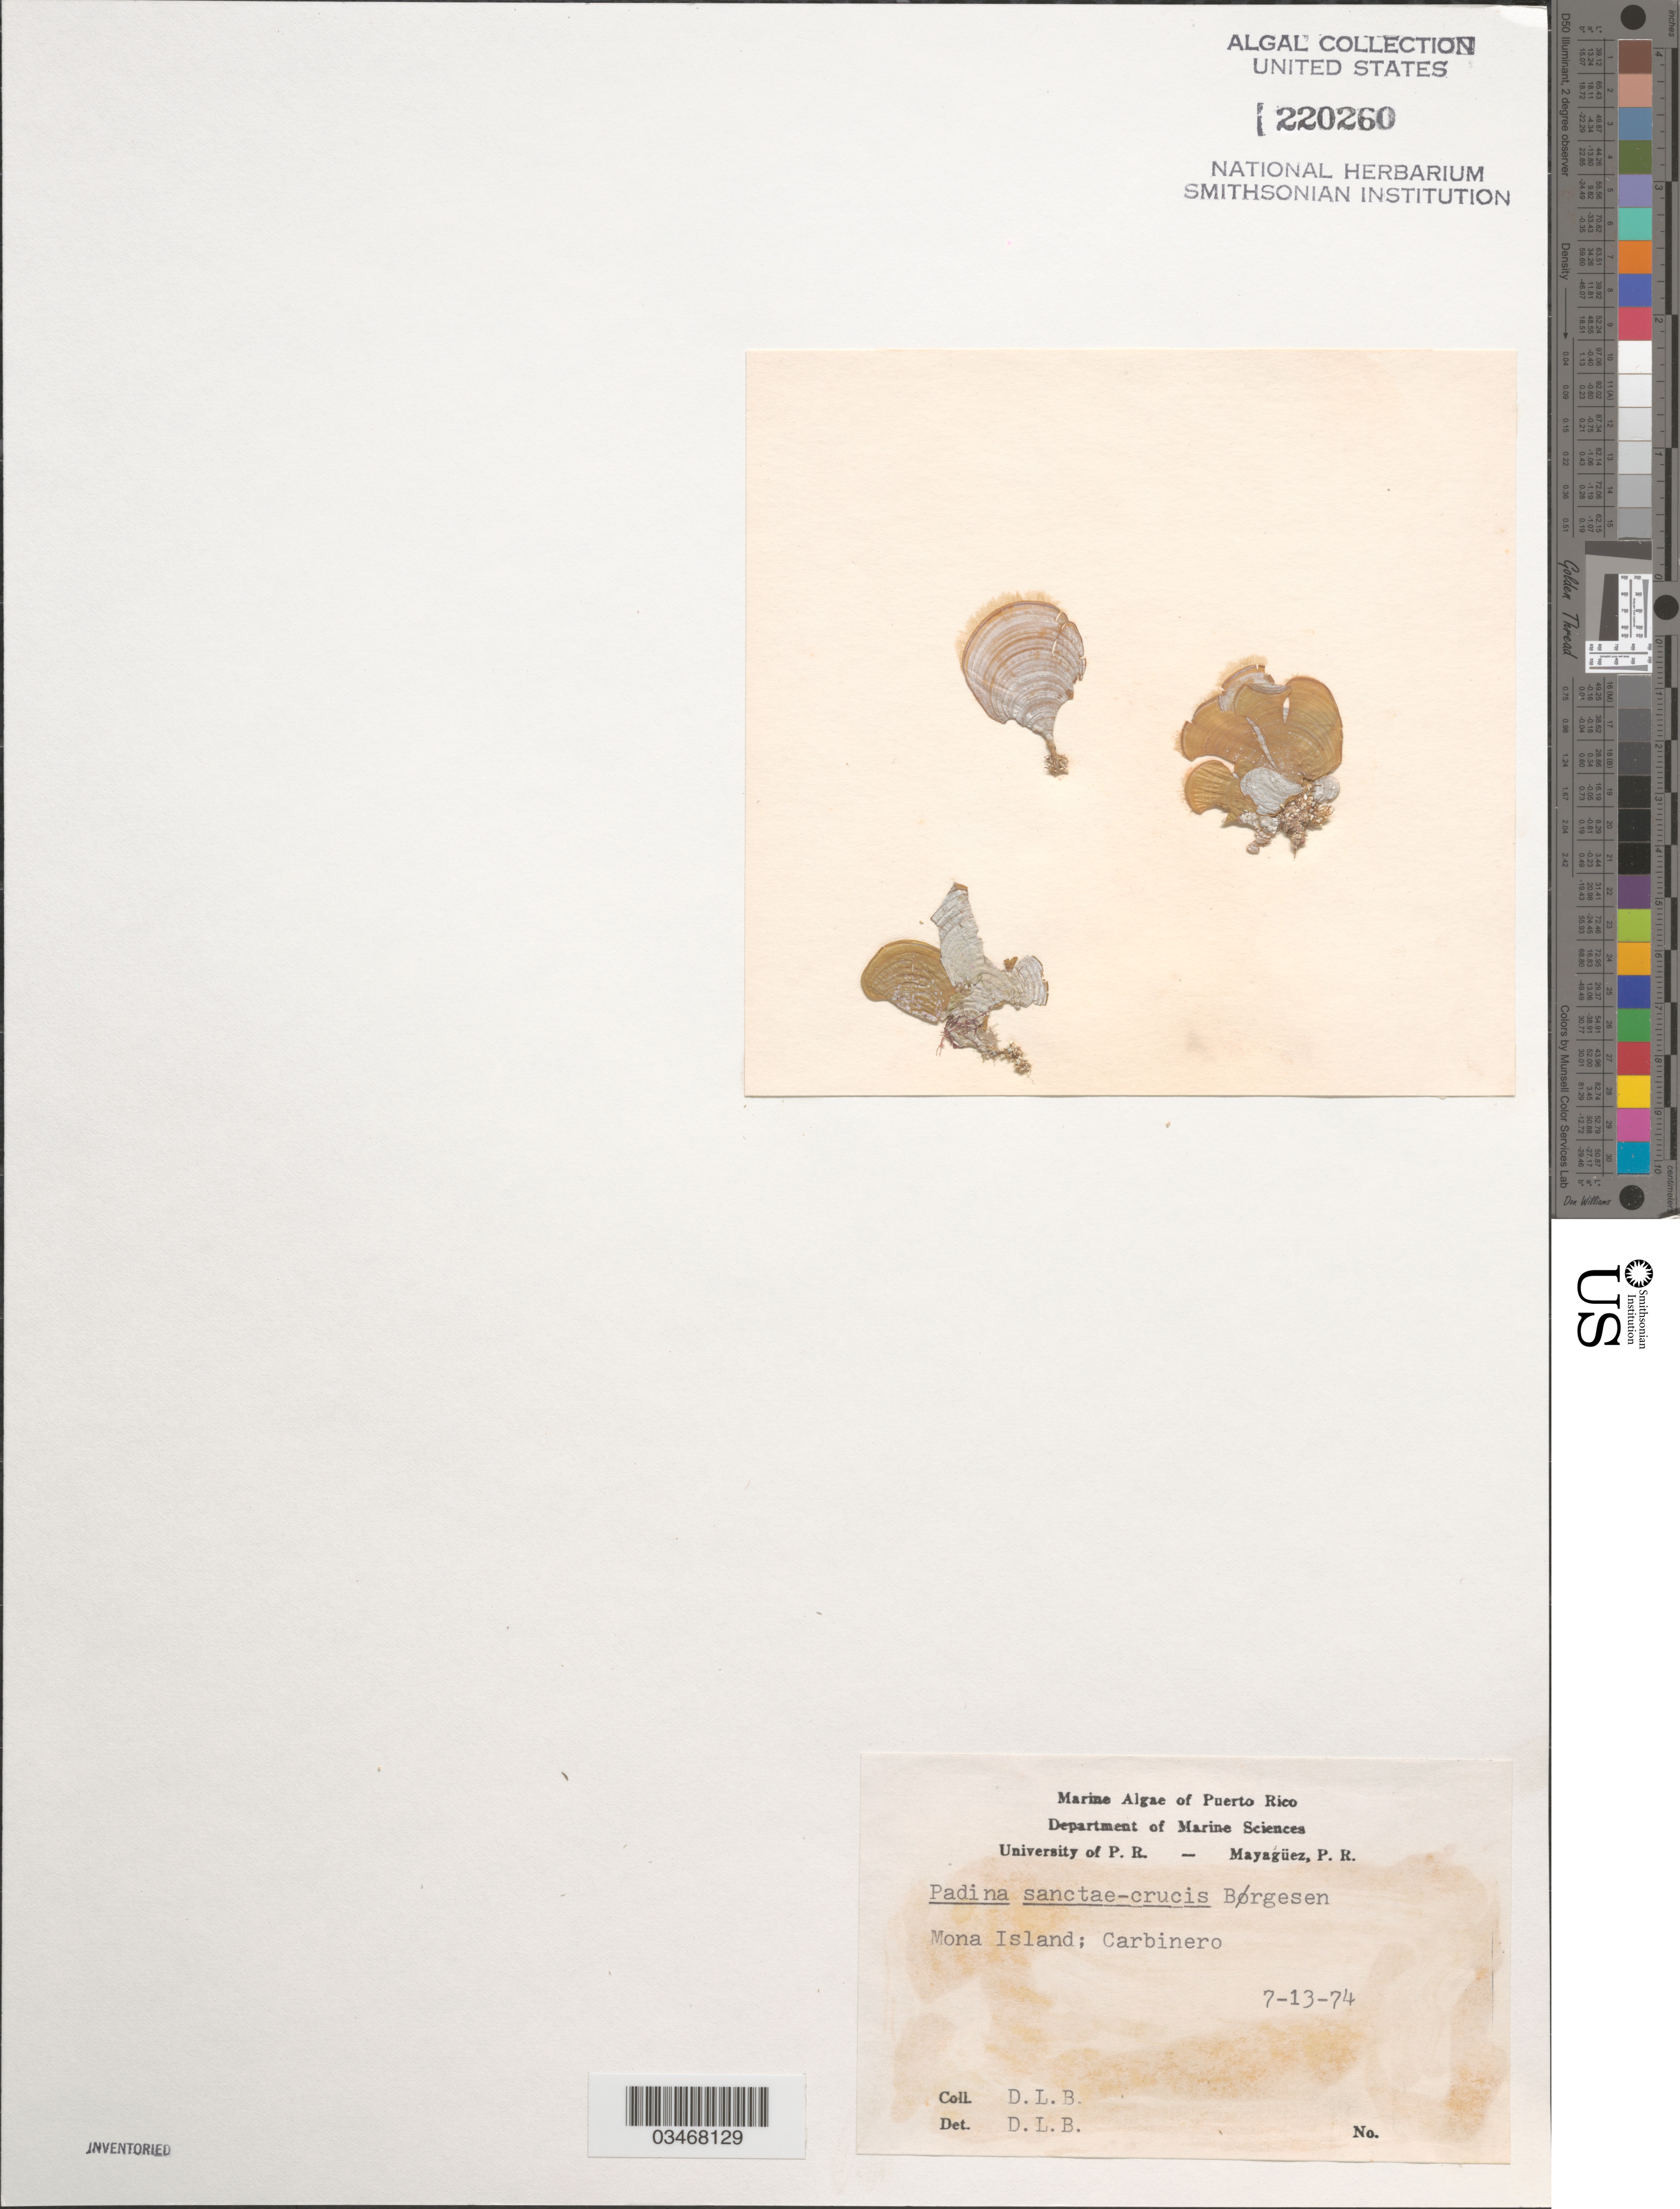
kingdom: Chromista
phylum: Ochrophyta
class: Phaeophyceae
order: Dictyotales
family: Dictyotaceae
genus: Padina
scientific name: Padina sanctae-crucis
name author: Børgesen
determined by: Ballantine, D. L.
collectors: D.L. Ballantine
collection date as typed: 13 Jul 1974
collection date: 1974-07-13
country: Puerto Rico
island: Isla de Mona (Mona Island)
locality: Carbinero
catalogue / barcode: US 220260